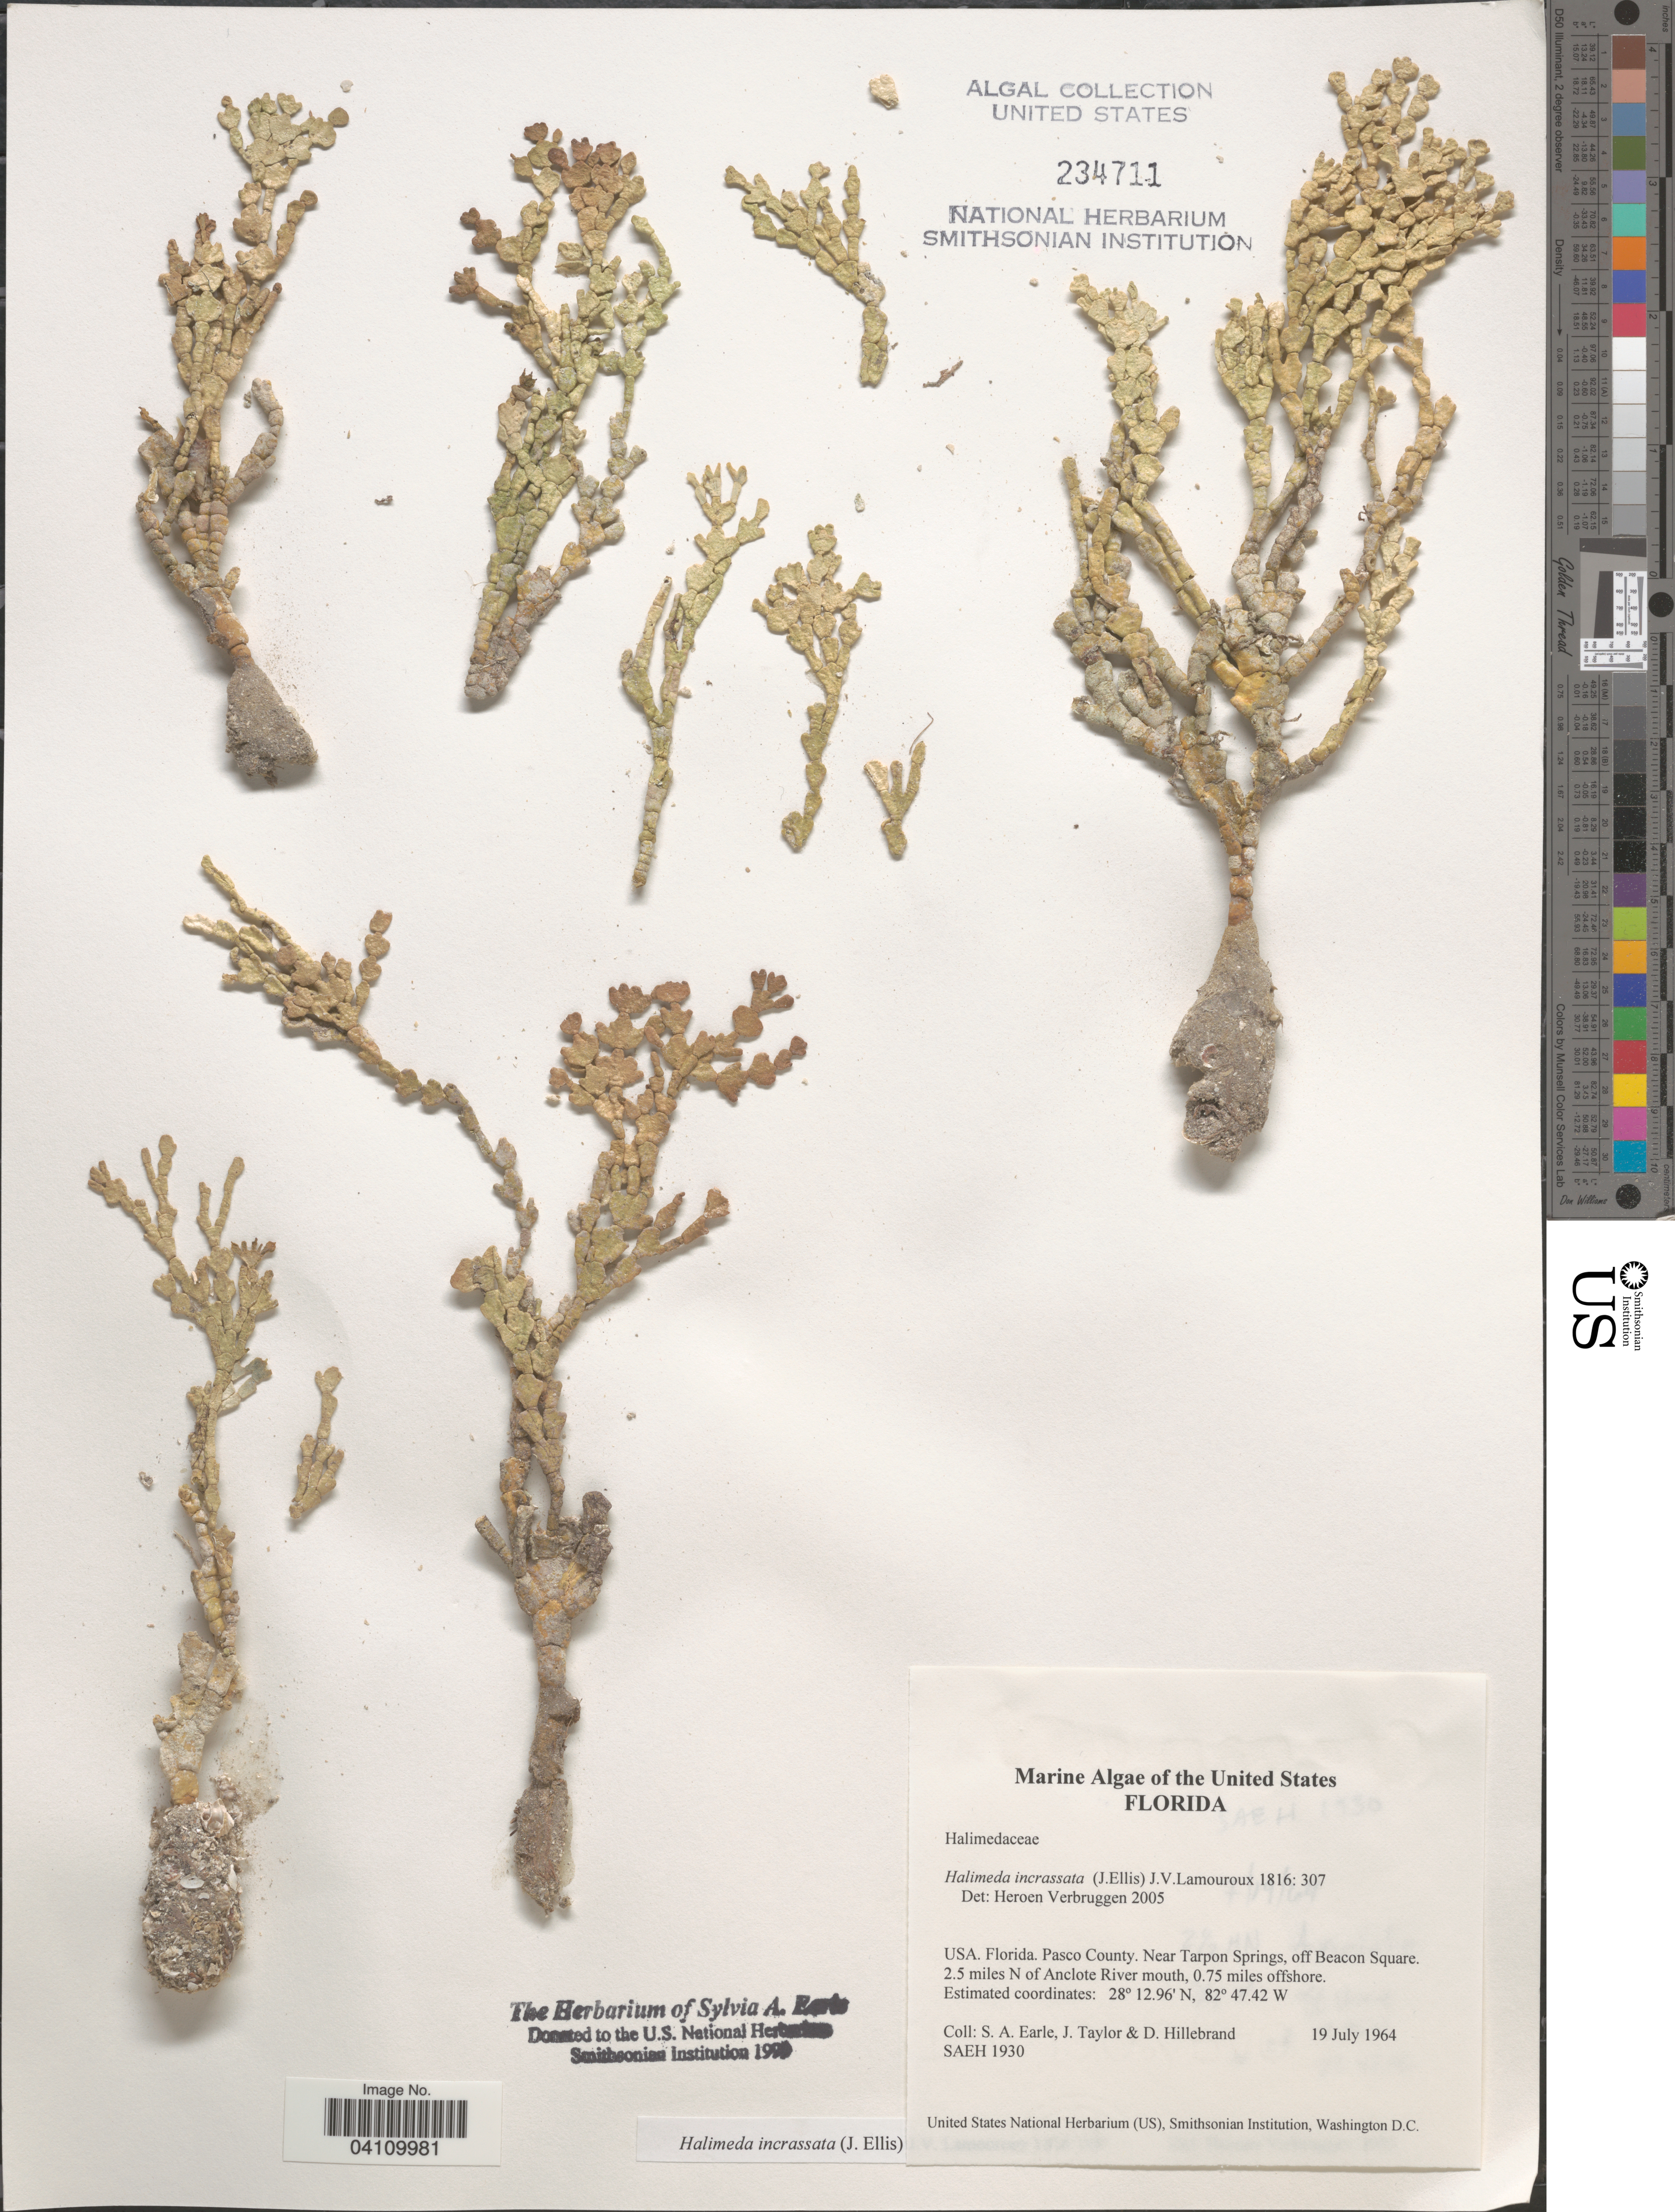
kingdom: Plantae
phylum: Chlorophyta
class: Ulvophyceae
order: Bryopsidales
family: Halimedaceae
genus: Halimeda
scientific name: Halimeda incrassata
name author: (J. Ellis) J.V.Lamouroux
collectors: S. A. Earle, J. Taylor & D. Hillebrand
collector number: SAEH 1930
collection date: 1964-07-19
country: United States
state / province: Florida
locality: Pasco County. Near Tarpon Springs, off Beacon Square. 2.5 miles N of Anclote River mouth, 0.75 mile offshore.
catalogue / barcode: US 234711